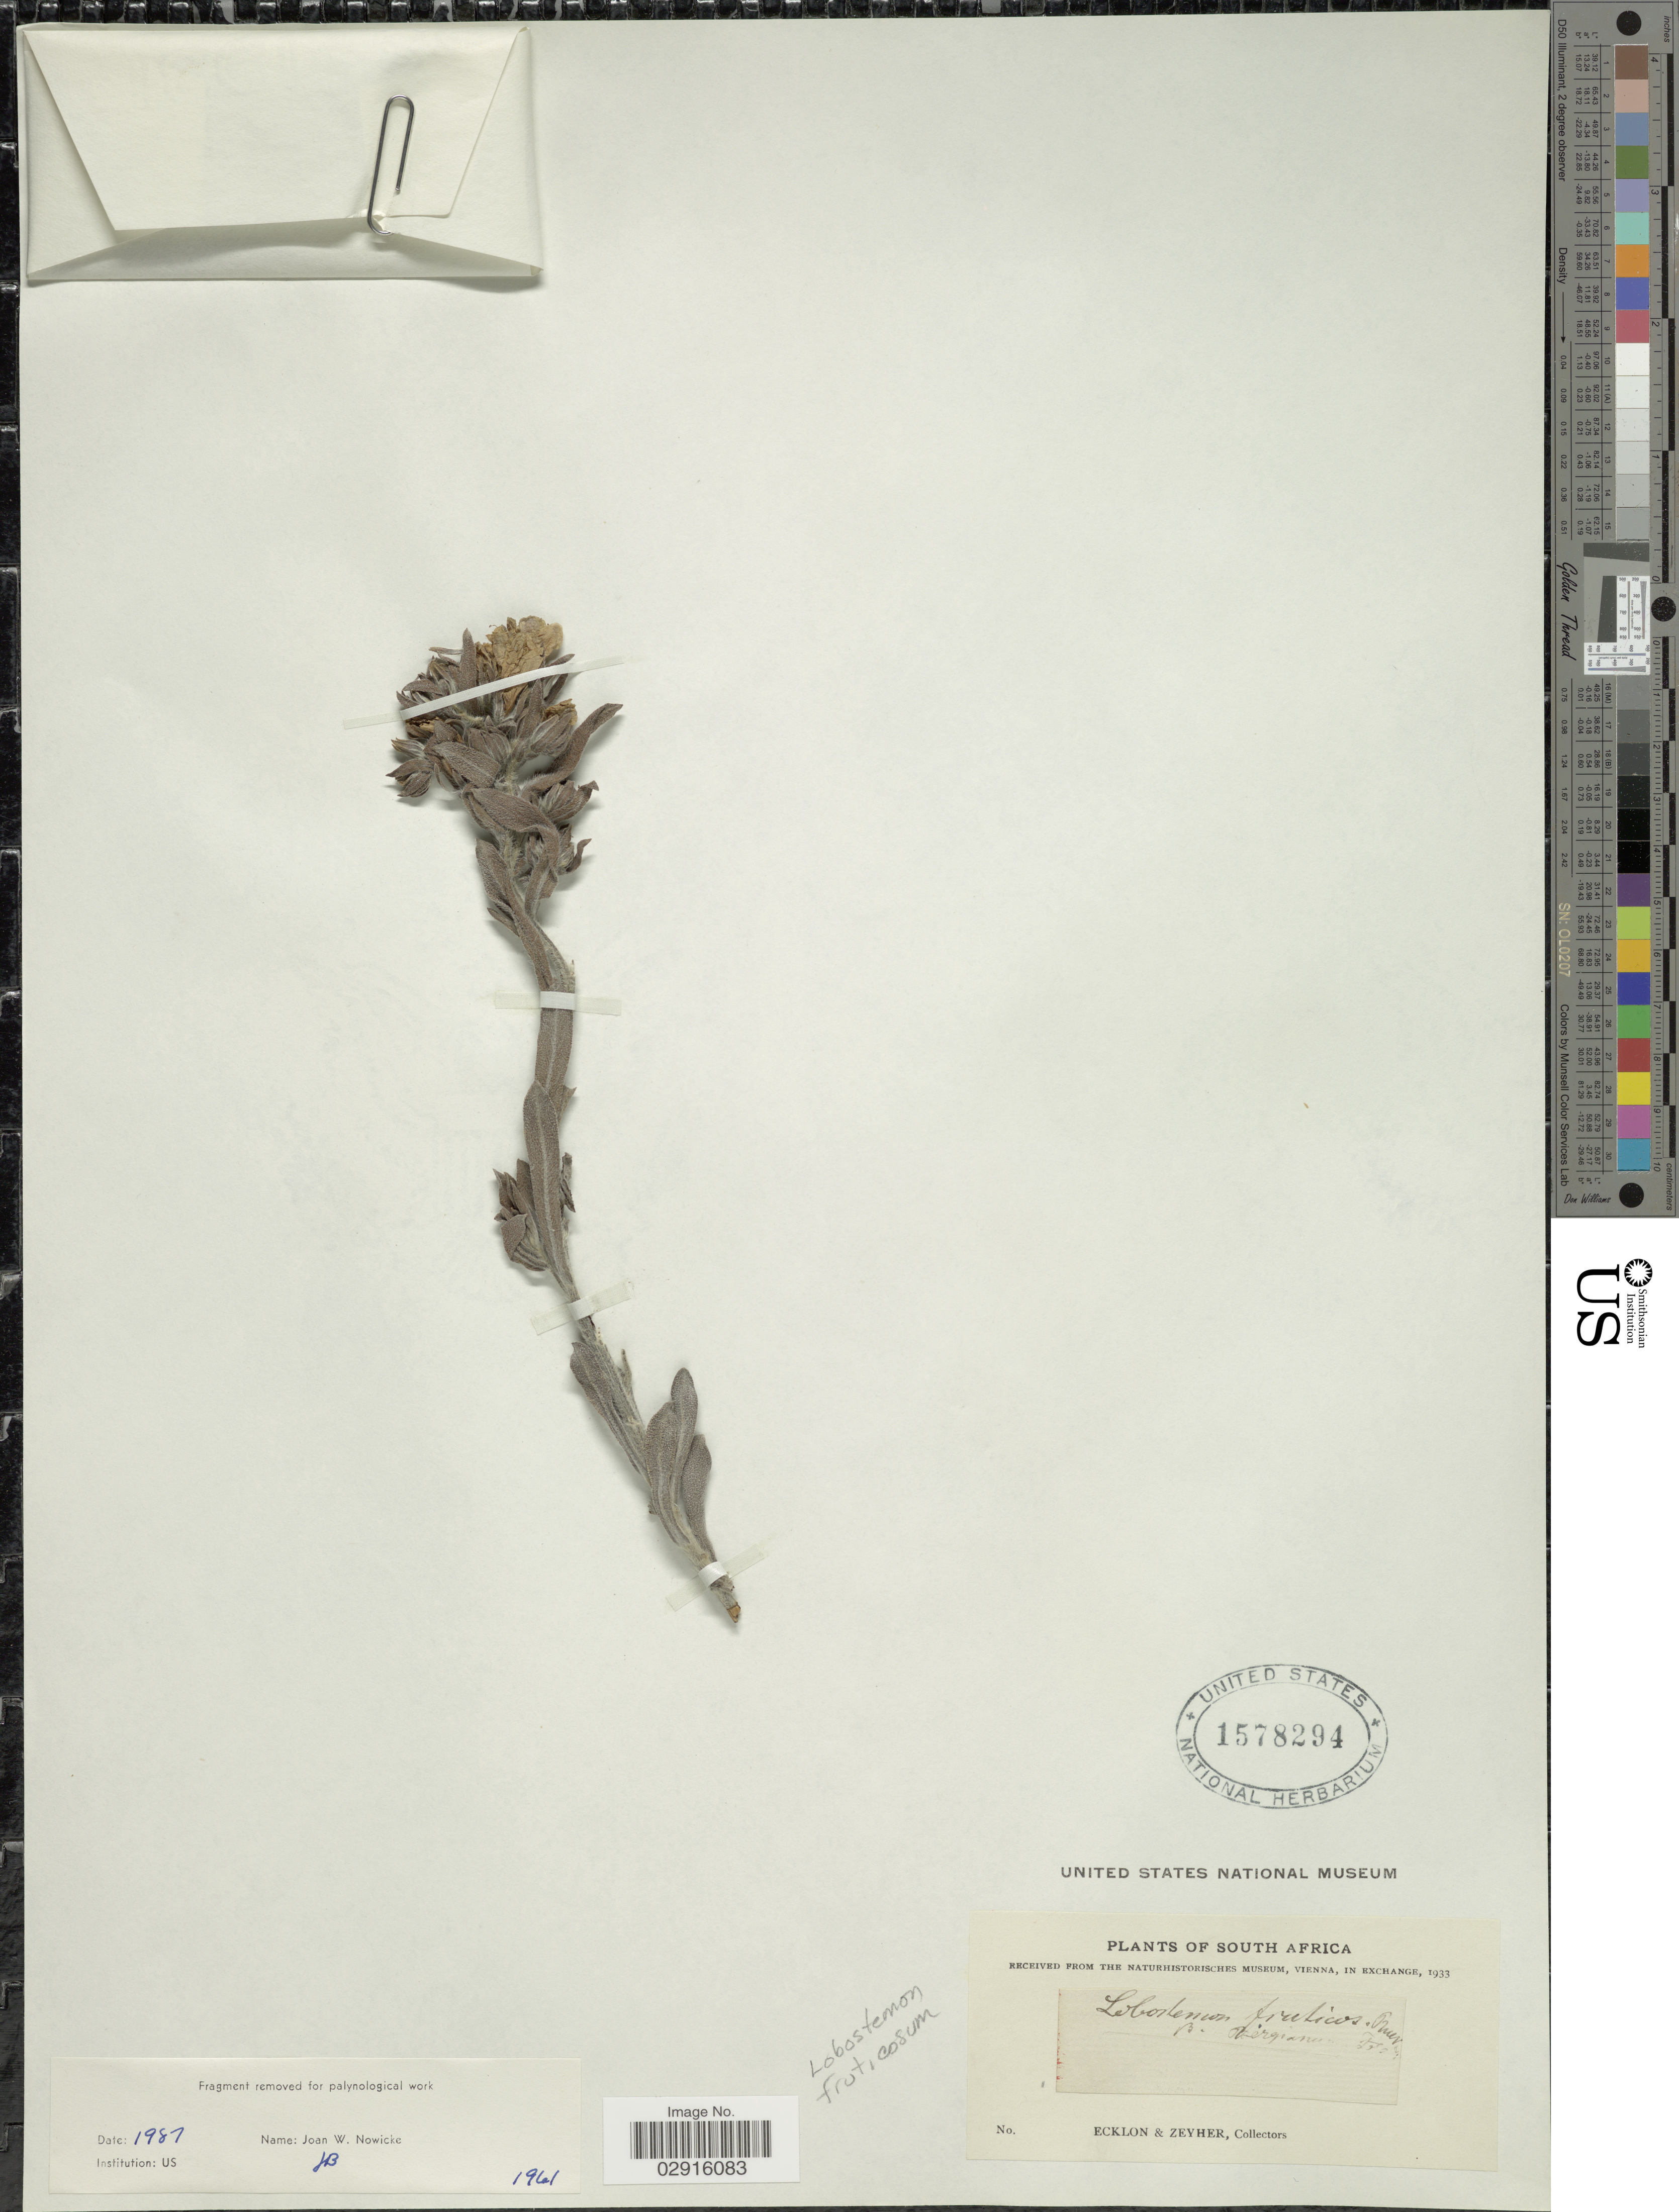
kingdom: Plantae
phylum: Tracheophyta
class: Magnoliopsida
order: Boraginales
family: Boraginaceae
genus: Lobostemon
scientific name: Lobostemon fruticosus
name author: (L.) Buek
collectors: -. Ecklon & -. Zeyher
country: South Africa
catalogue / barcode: US 1578294